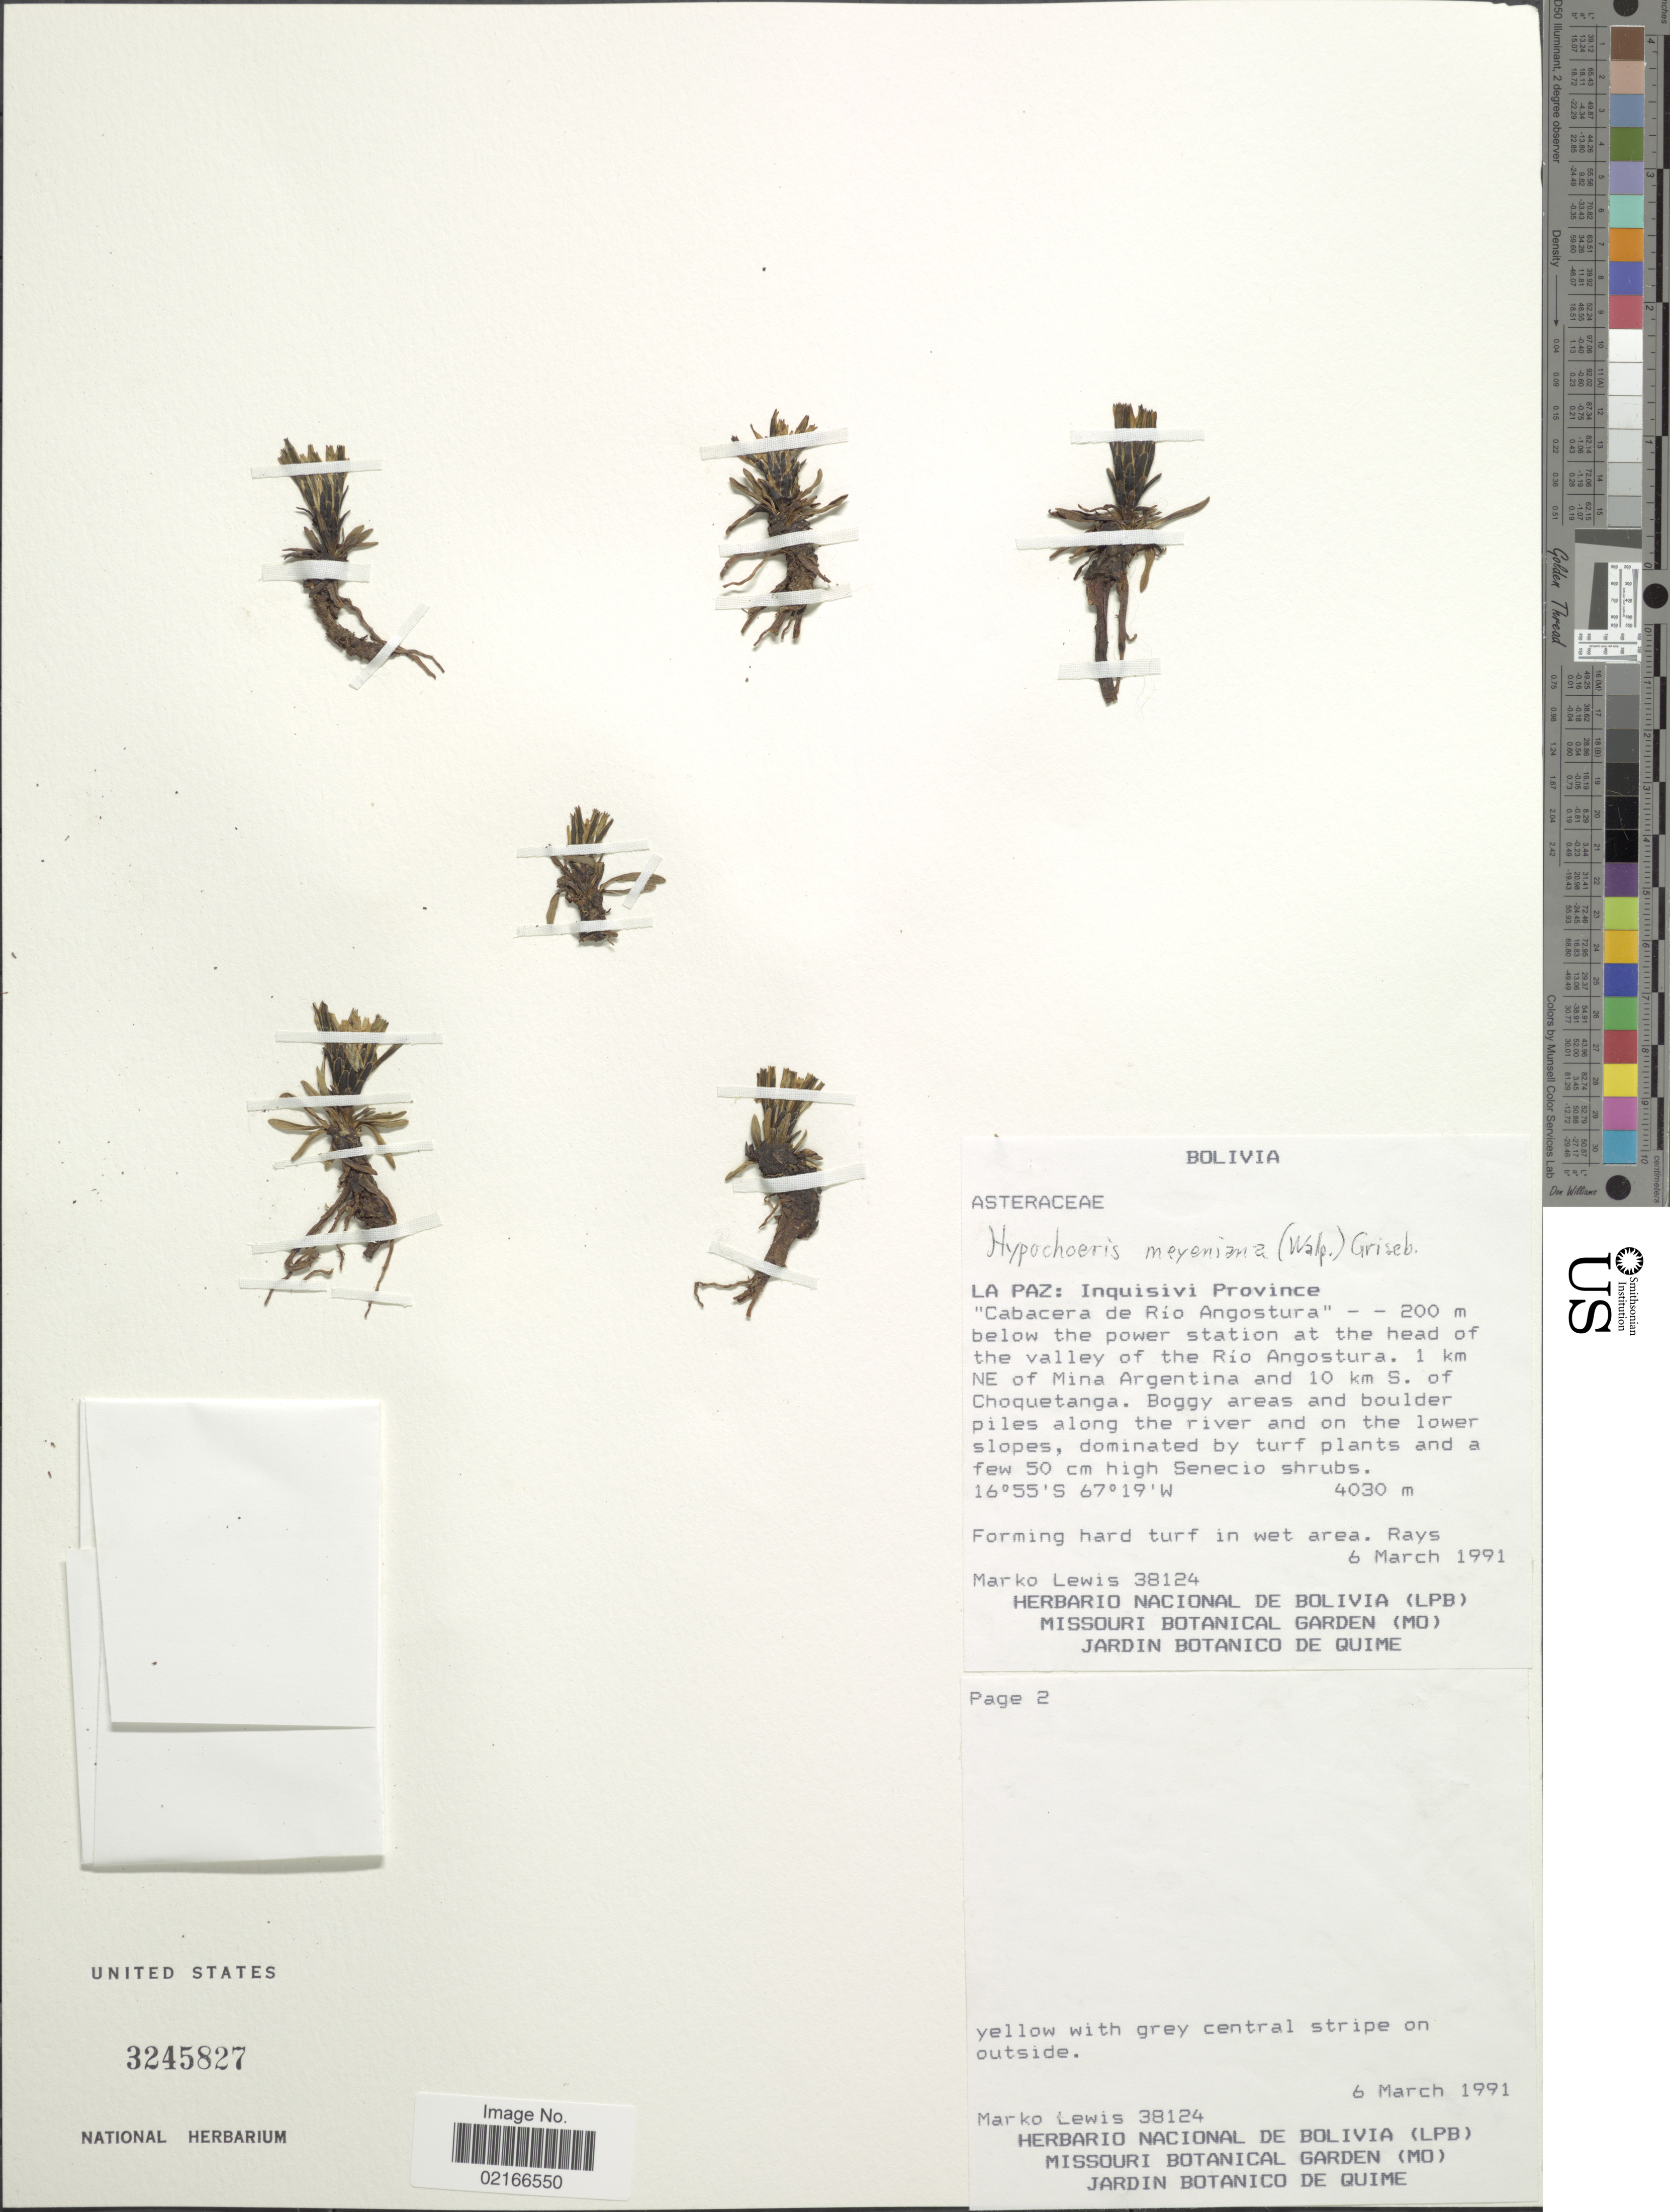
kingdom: Plantae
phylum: Tracheophyta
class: Magnoliopsida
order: Asterales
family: Asteraceae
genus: Hypochaeris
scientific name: Hypochaeris meyeniana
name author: (Walp.) Benth. & Hook. f. ex Griseb.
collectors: M. A. Lewis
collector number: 38124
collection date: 1991-03-06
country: Bolivia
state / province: La Paz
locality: Inquisivi Province. "Cabacera de Río Angostura" - - 200 m below the power station at the head of the valley of the Río Angostura. 1 km NE of Mina Argentina and 10 km S. of Choquetanga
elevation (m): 4030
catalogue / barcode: US 3245827